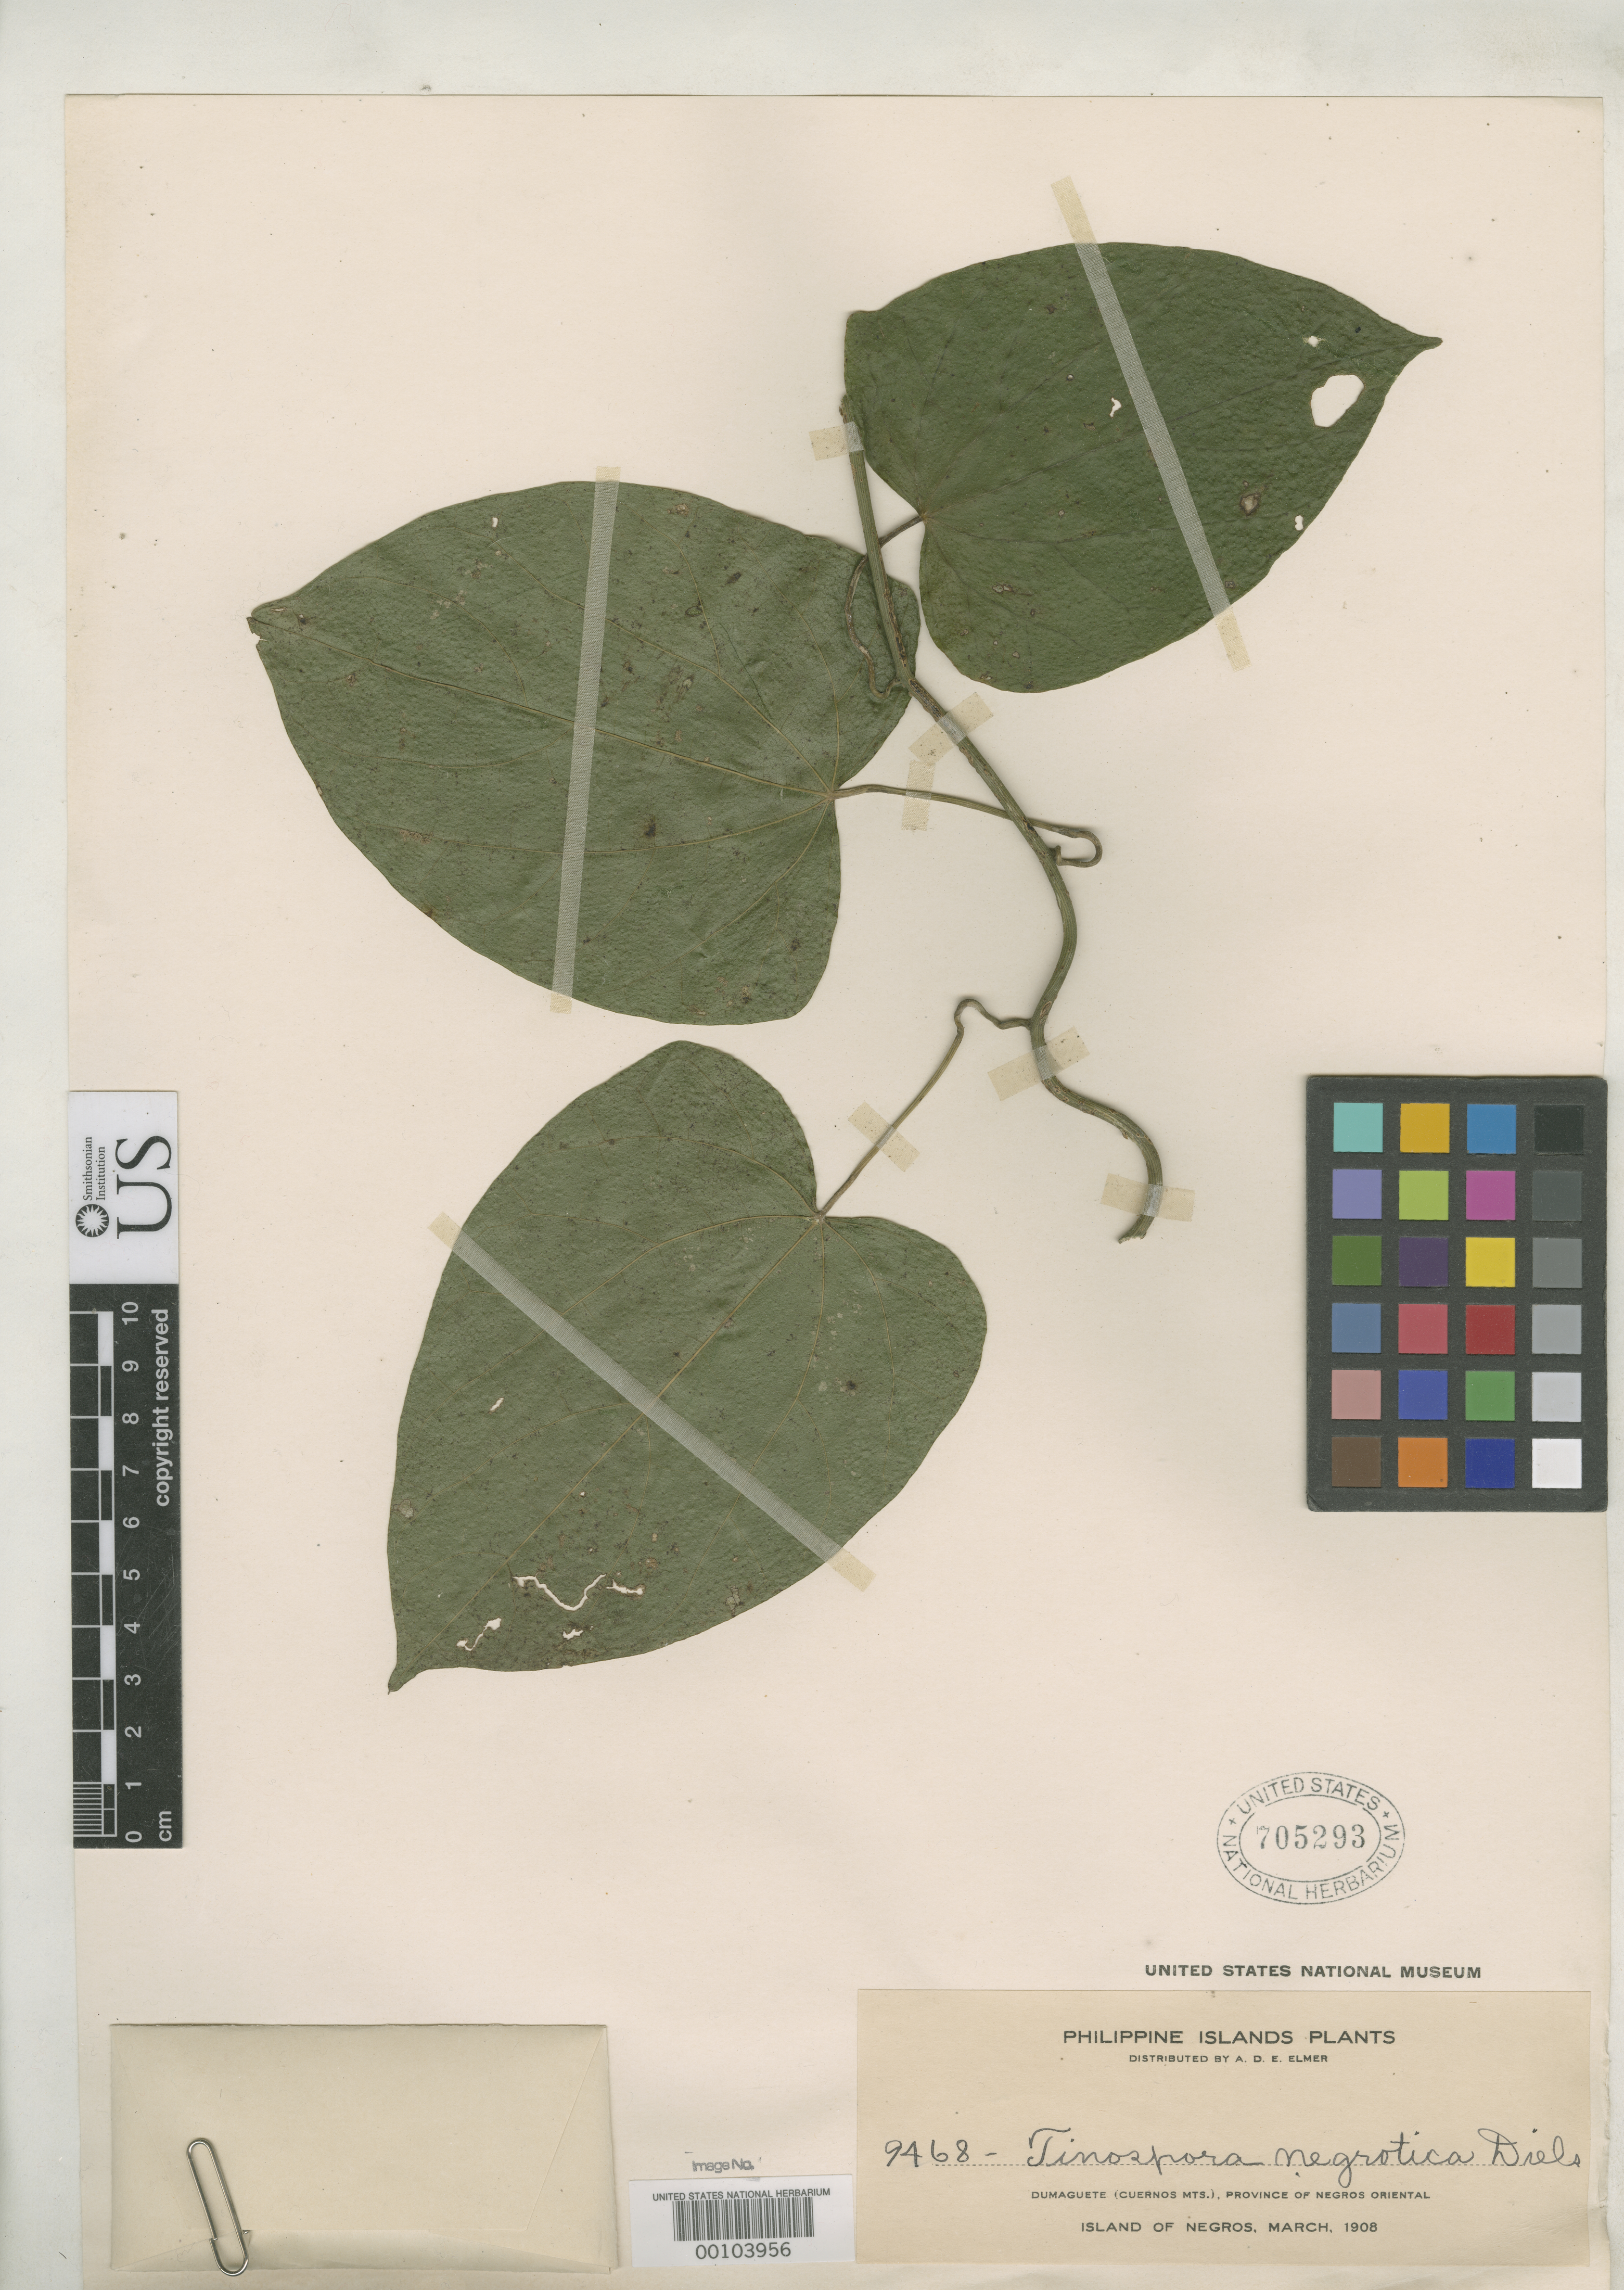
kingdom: Plantae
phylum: Tracheophyta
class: Magnoliopsida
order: Ranunculales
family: Menispermaceae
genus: Tinospora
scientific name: Tinospora negrotica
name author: Diels in Engl.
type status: Isotype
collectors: A. D. E. Elmer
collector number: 9468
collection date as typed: Mar 1908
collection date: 1908-03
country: Philippines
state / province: Central Visayas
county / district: Negros Oriental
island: Negros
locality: Dumaguete, Cuernos Mountains.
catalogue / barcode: US 705293